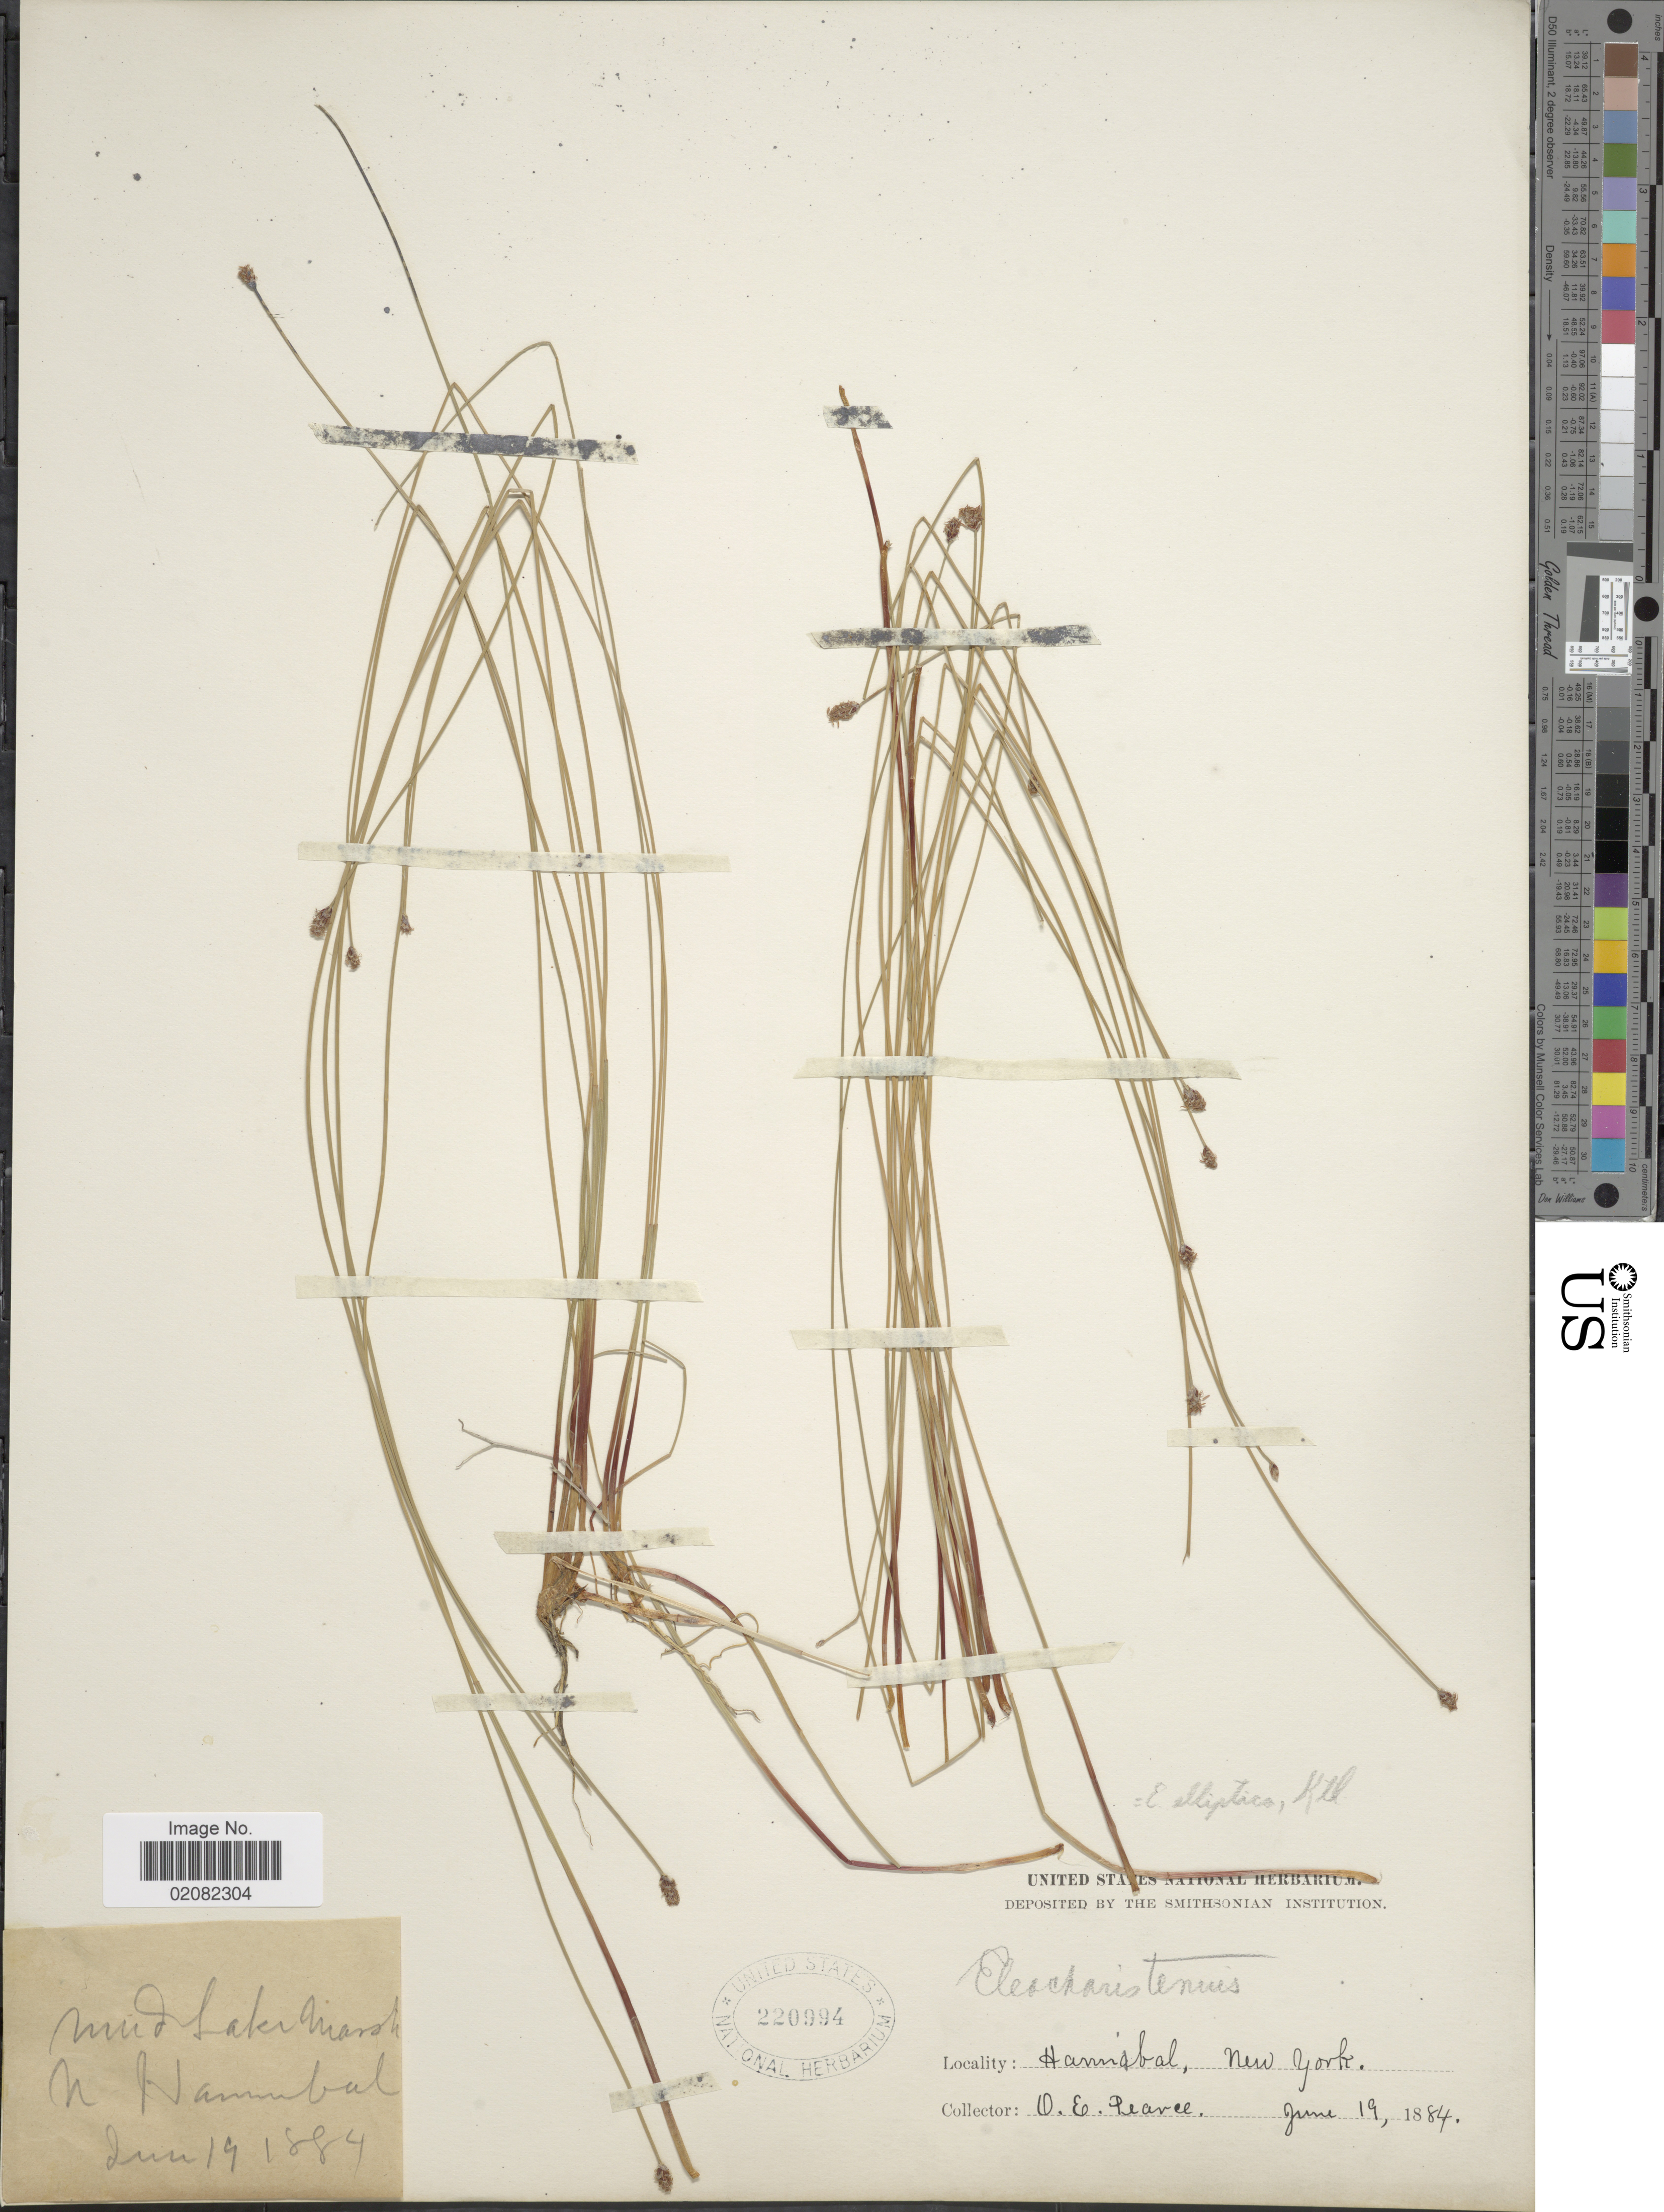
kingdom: Plantae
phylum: Tracheophyta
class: Liliopsida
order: Poales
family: Cyperaceae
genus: Eleocharis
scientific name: Eleocharis elliptica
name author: Kunth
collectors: O. E. Pearce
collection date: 1884-06-19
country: United States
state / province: New York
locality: Hannibal, N. Y.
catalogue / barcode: US 220994